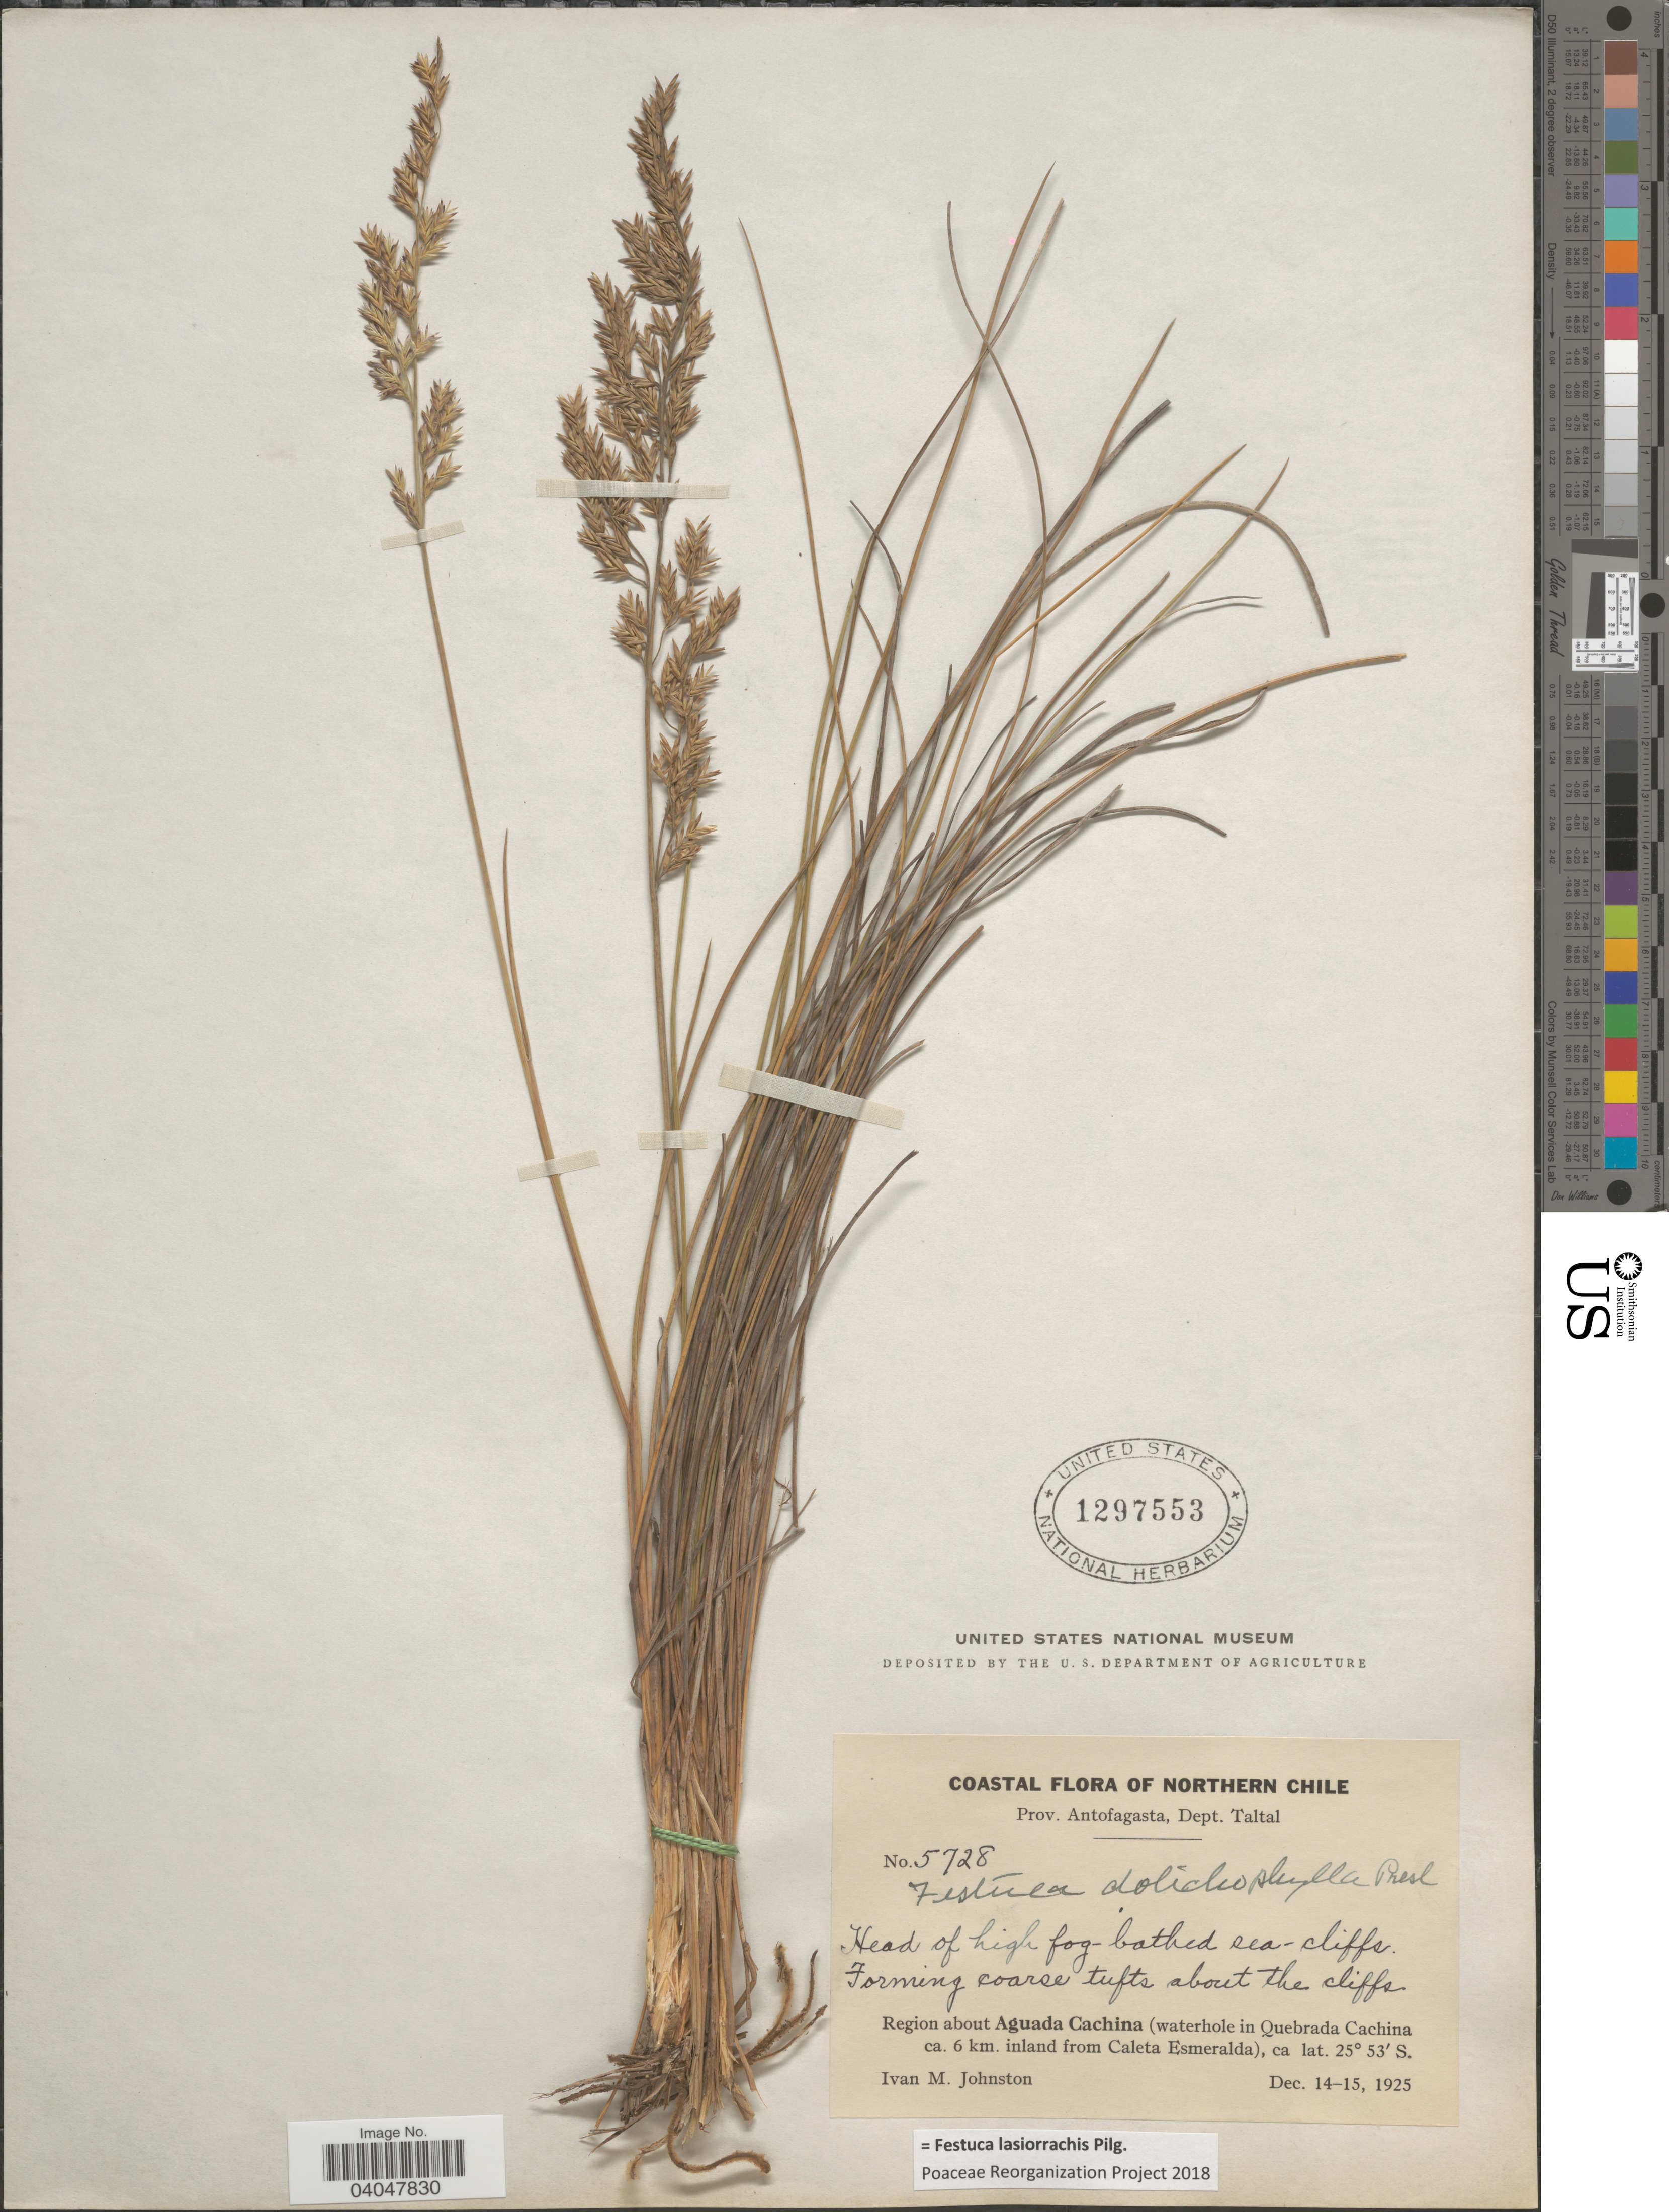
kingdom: Plantae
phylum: Tracheophyta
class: Liliopsida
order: Poales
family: Poaceae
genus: Festuca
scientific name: Festuca lasiorrhachis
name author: Pilg.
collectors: I.M. Johnston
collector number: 5728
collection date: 1925-12-14/1925-12-15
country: Chile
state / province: Antofagasta (II)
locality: Coastal of Northern Chile. Dept. Taltal. Head ofhigh fog bathed sea-cliffs. Forming coarse tufts about the cliffs. Region about Aguada Cachina (waterhole in Quebrada Cachina ca. 6 km. inland from Caleta Esmeralda).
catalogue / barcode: US 1297553